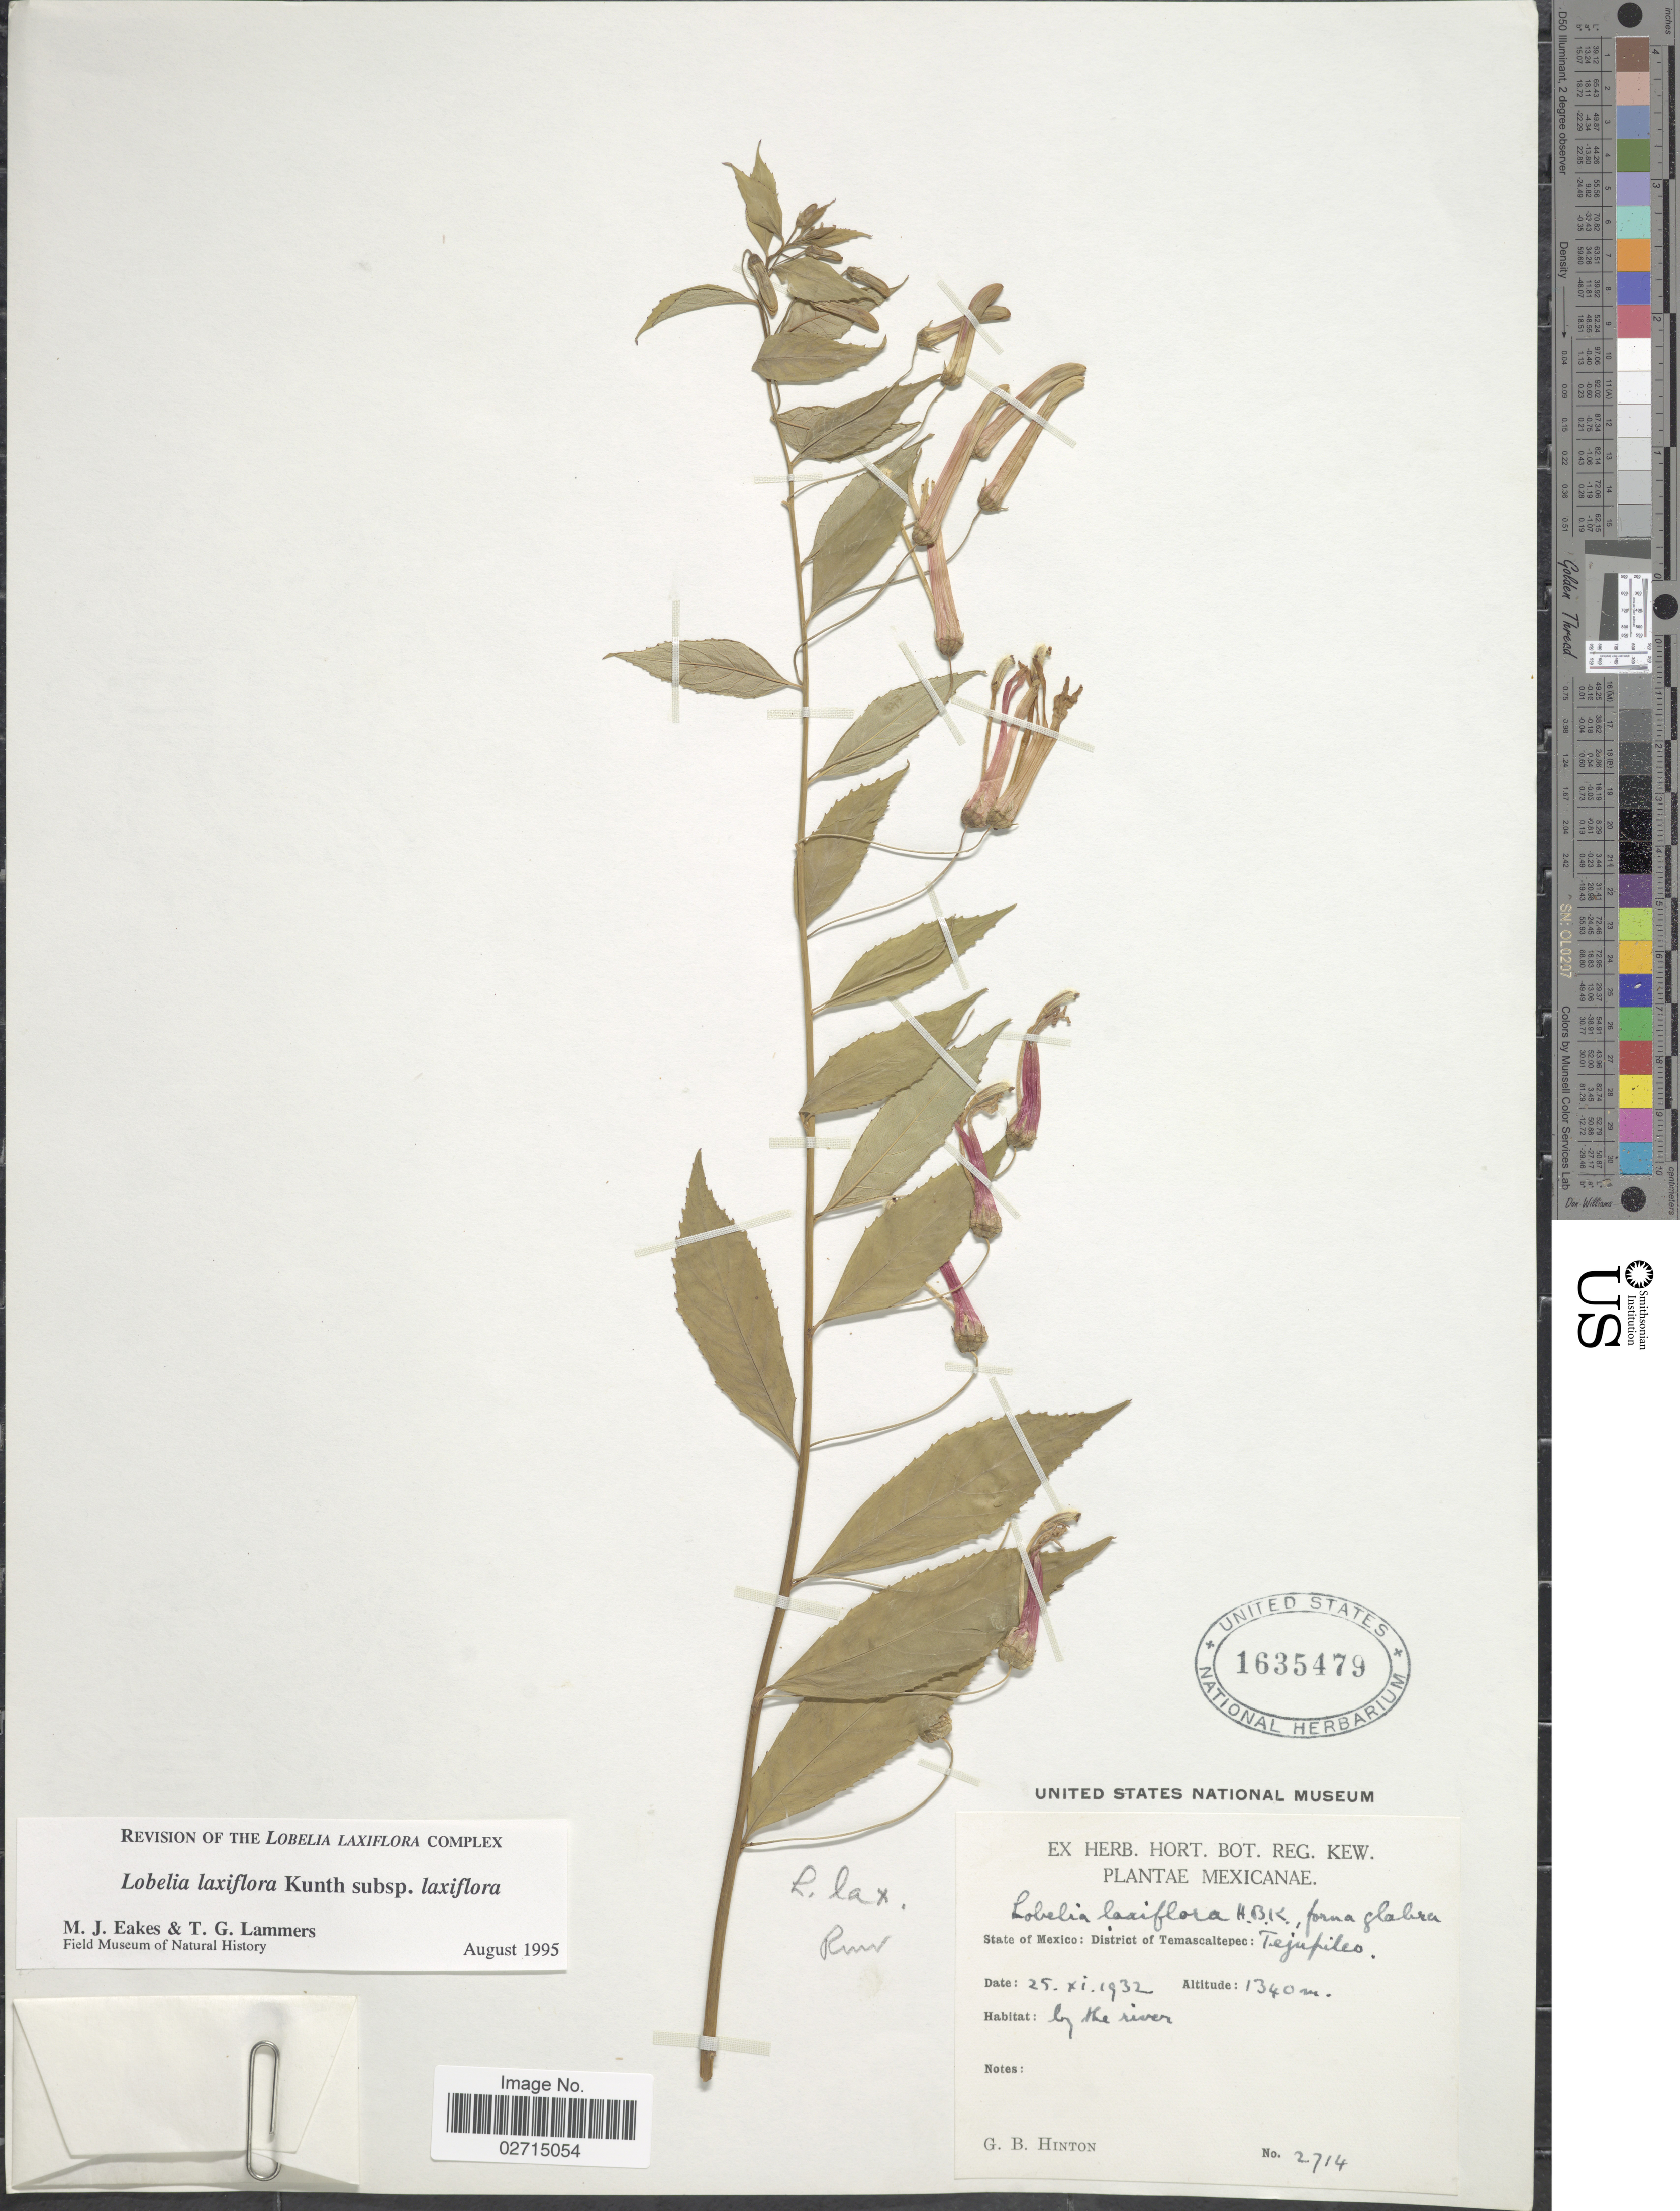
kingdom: Plantae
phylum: Tracheophyta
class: Magnoliopsida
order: Asterales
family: Campanulaceae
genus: Lobelia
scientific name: Lobelia laxiflora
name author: Kunth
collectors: G. B. Hinton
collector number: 2714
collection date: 1932-11-25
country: Mexico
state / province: México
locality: State of Mexico: District of Temascaltepec: Tejupilco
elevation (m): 1340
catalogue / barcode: US 1635479